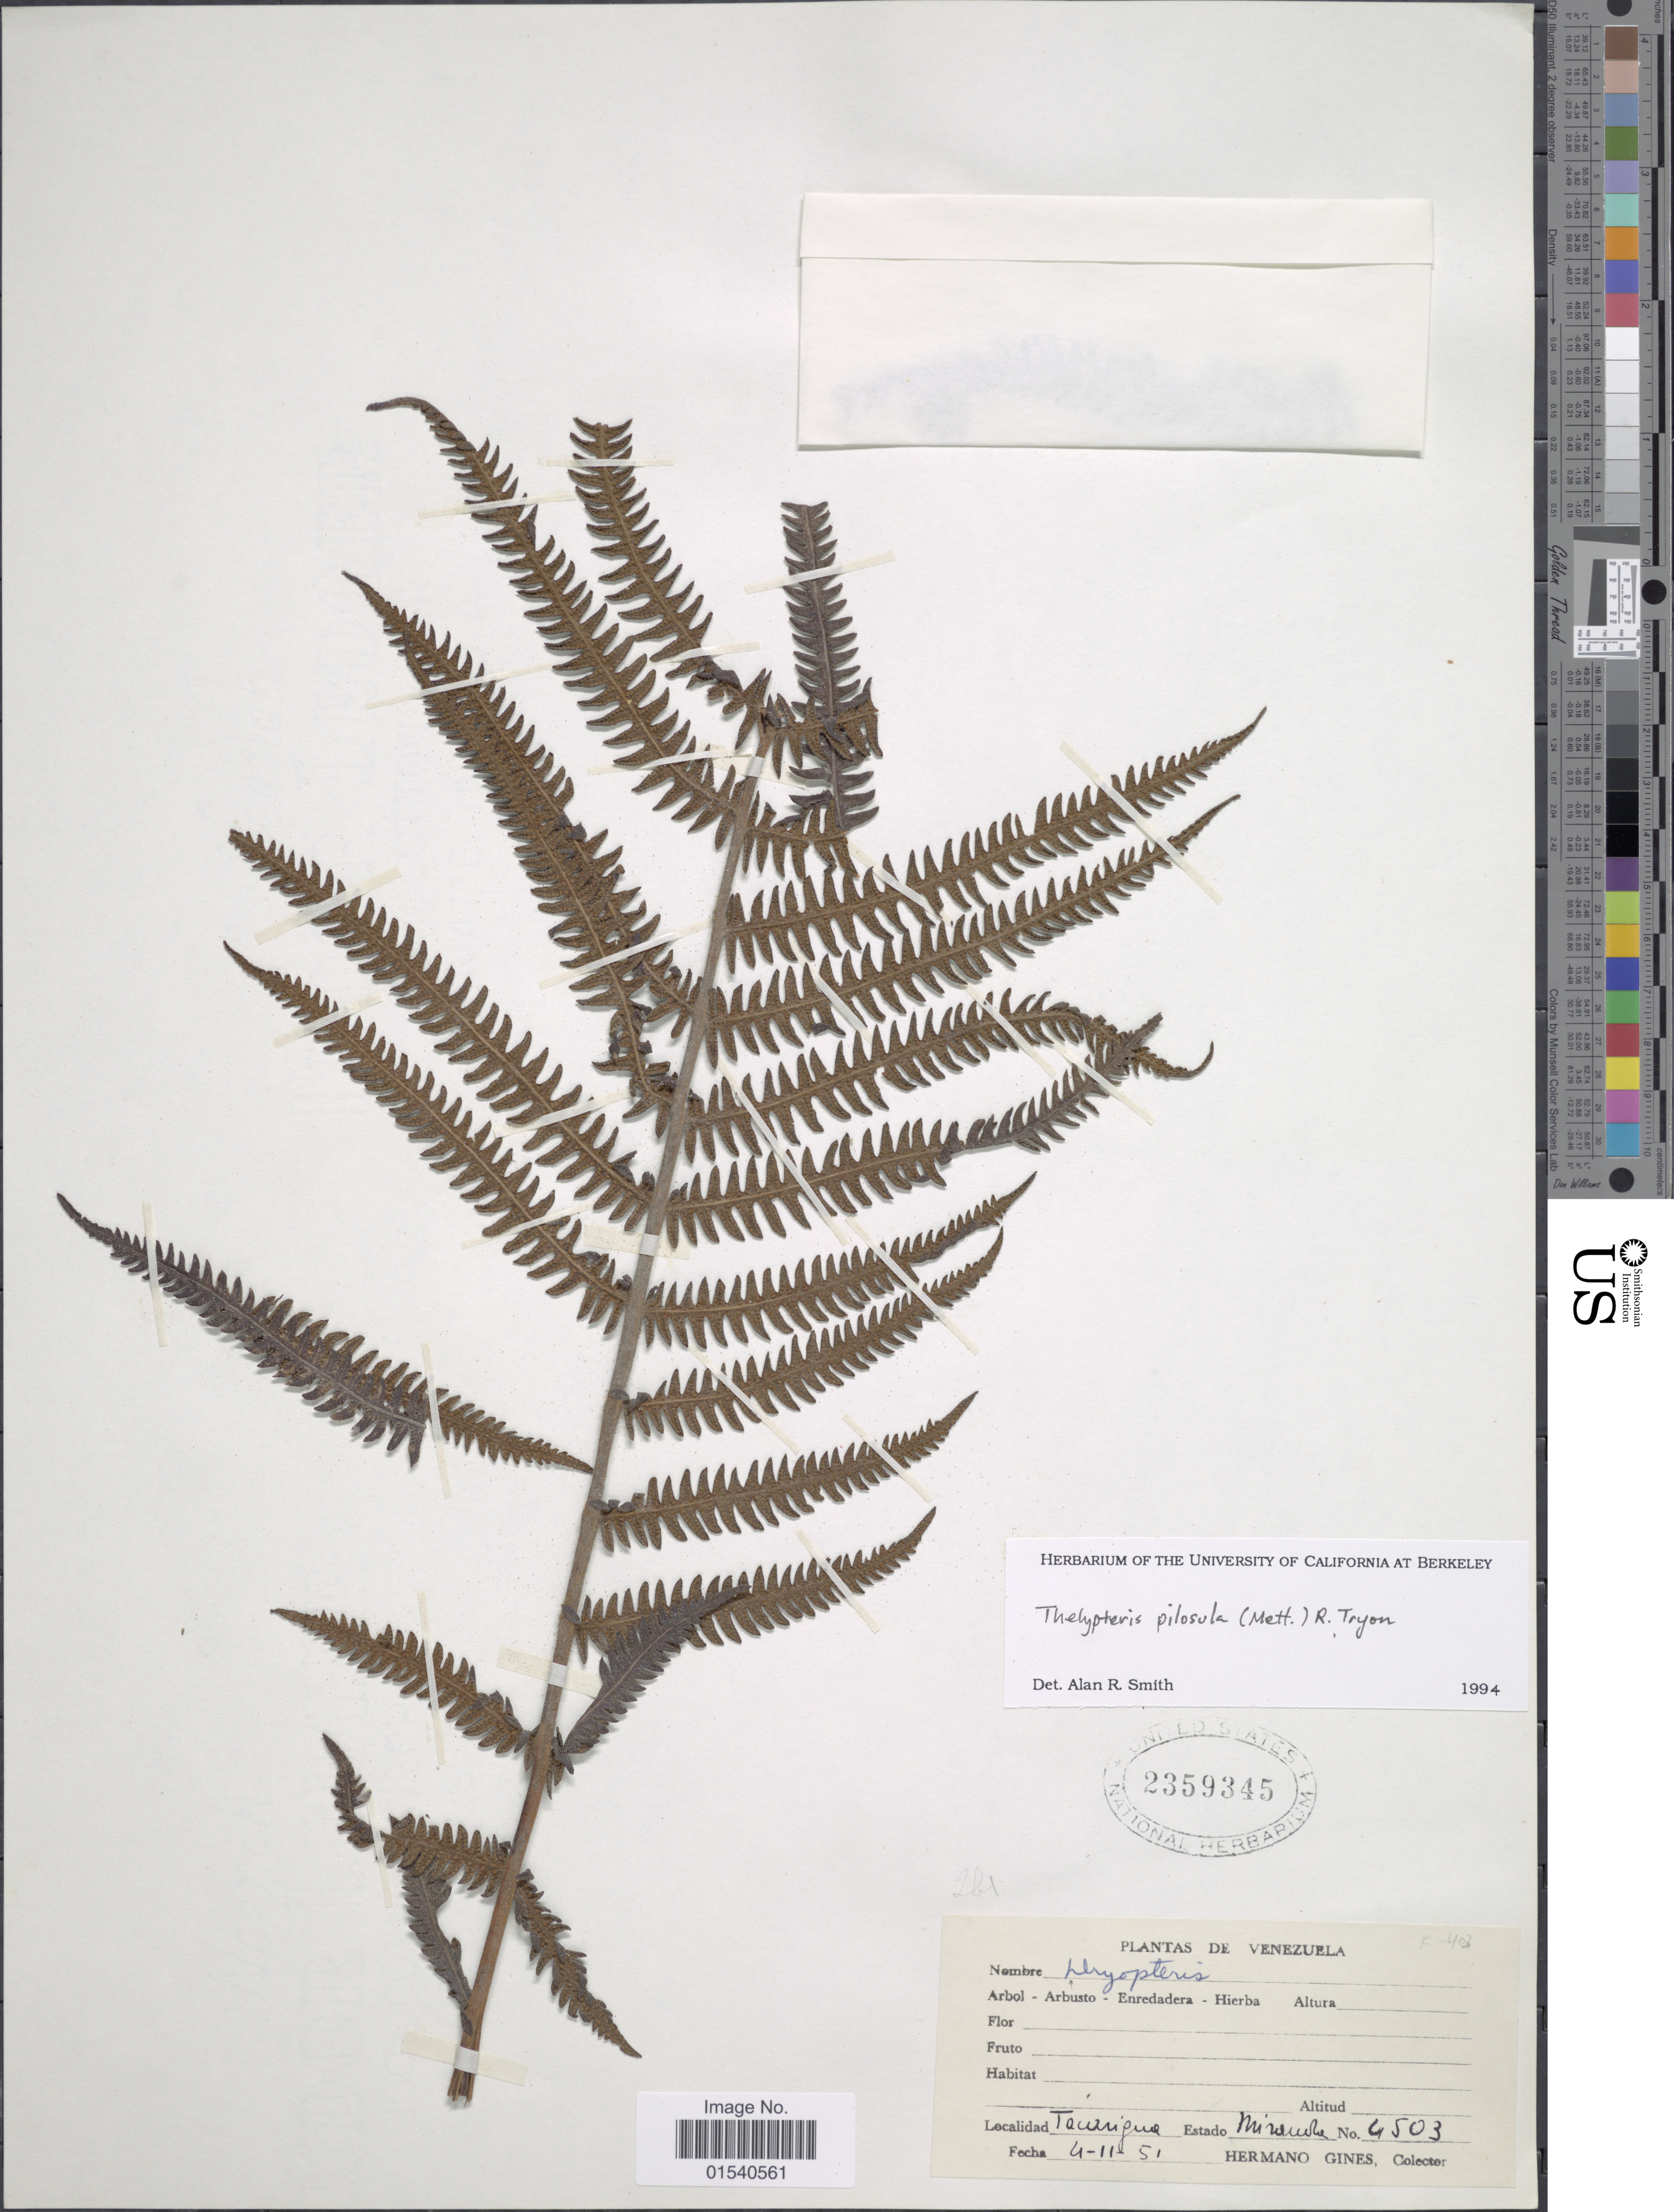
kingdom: Plantae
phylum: Tracheophyta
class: Polypodiopsida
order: Polypodiales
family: Thelypteridaceae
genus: Amauropelta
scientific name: Amauropelta pilosula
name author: (Klotzsch & H. Karst.) Á. Löve & D. Löve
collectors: Bro. Gines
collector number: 4503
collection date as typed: Transcribed d/m/y: 4/11/51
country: Venezuela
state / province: Miranda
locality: Tacarigua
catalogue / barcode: US 2359345